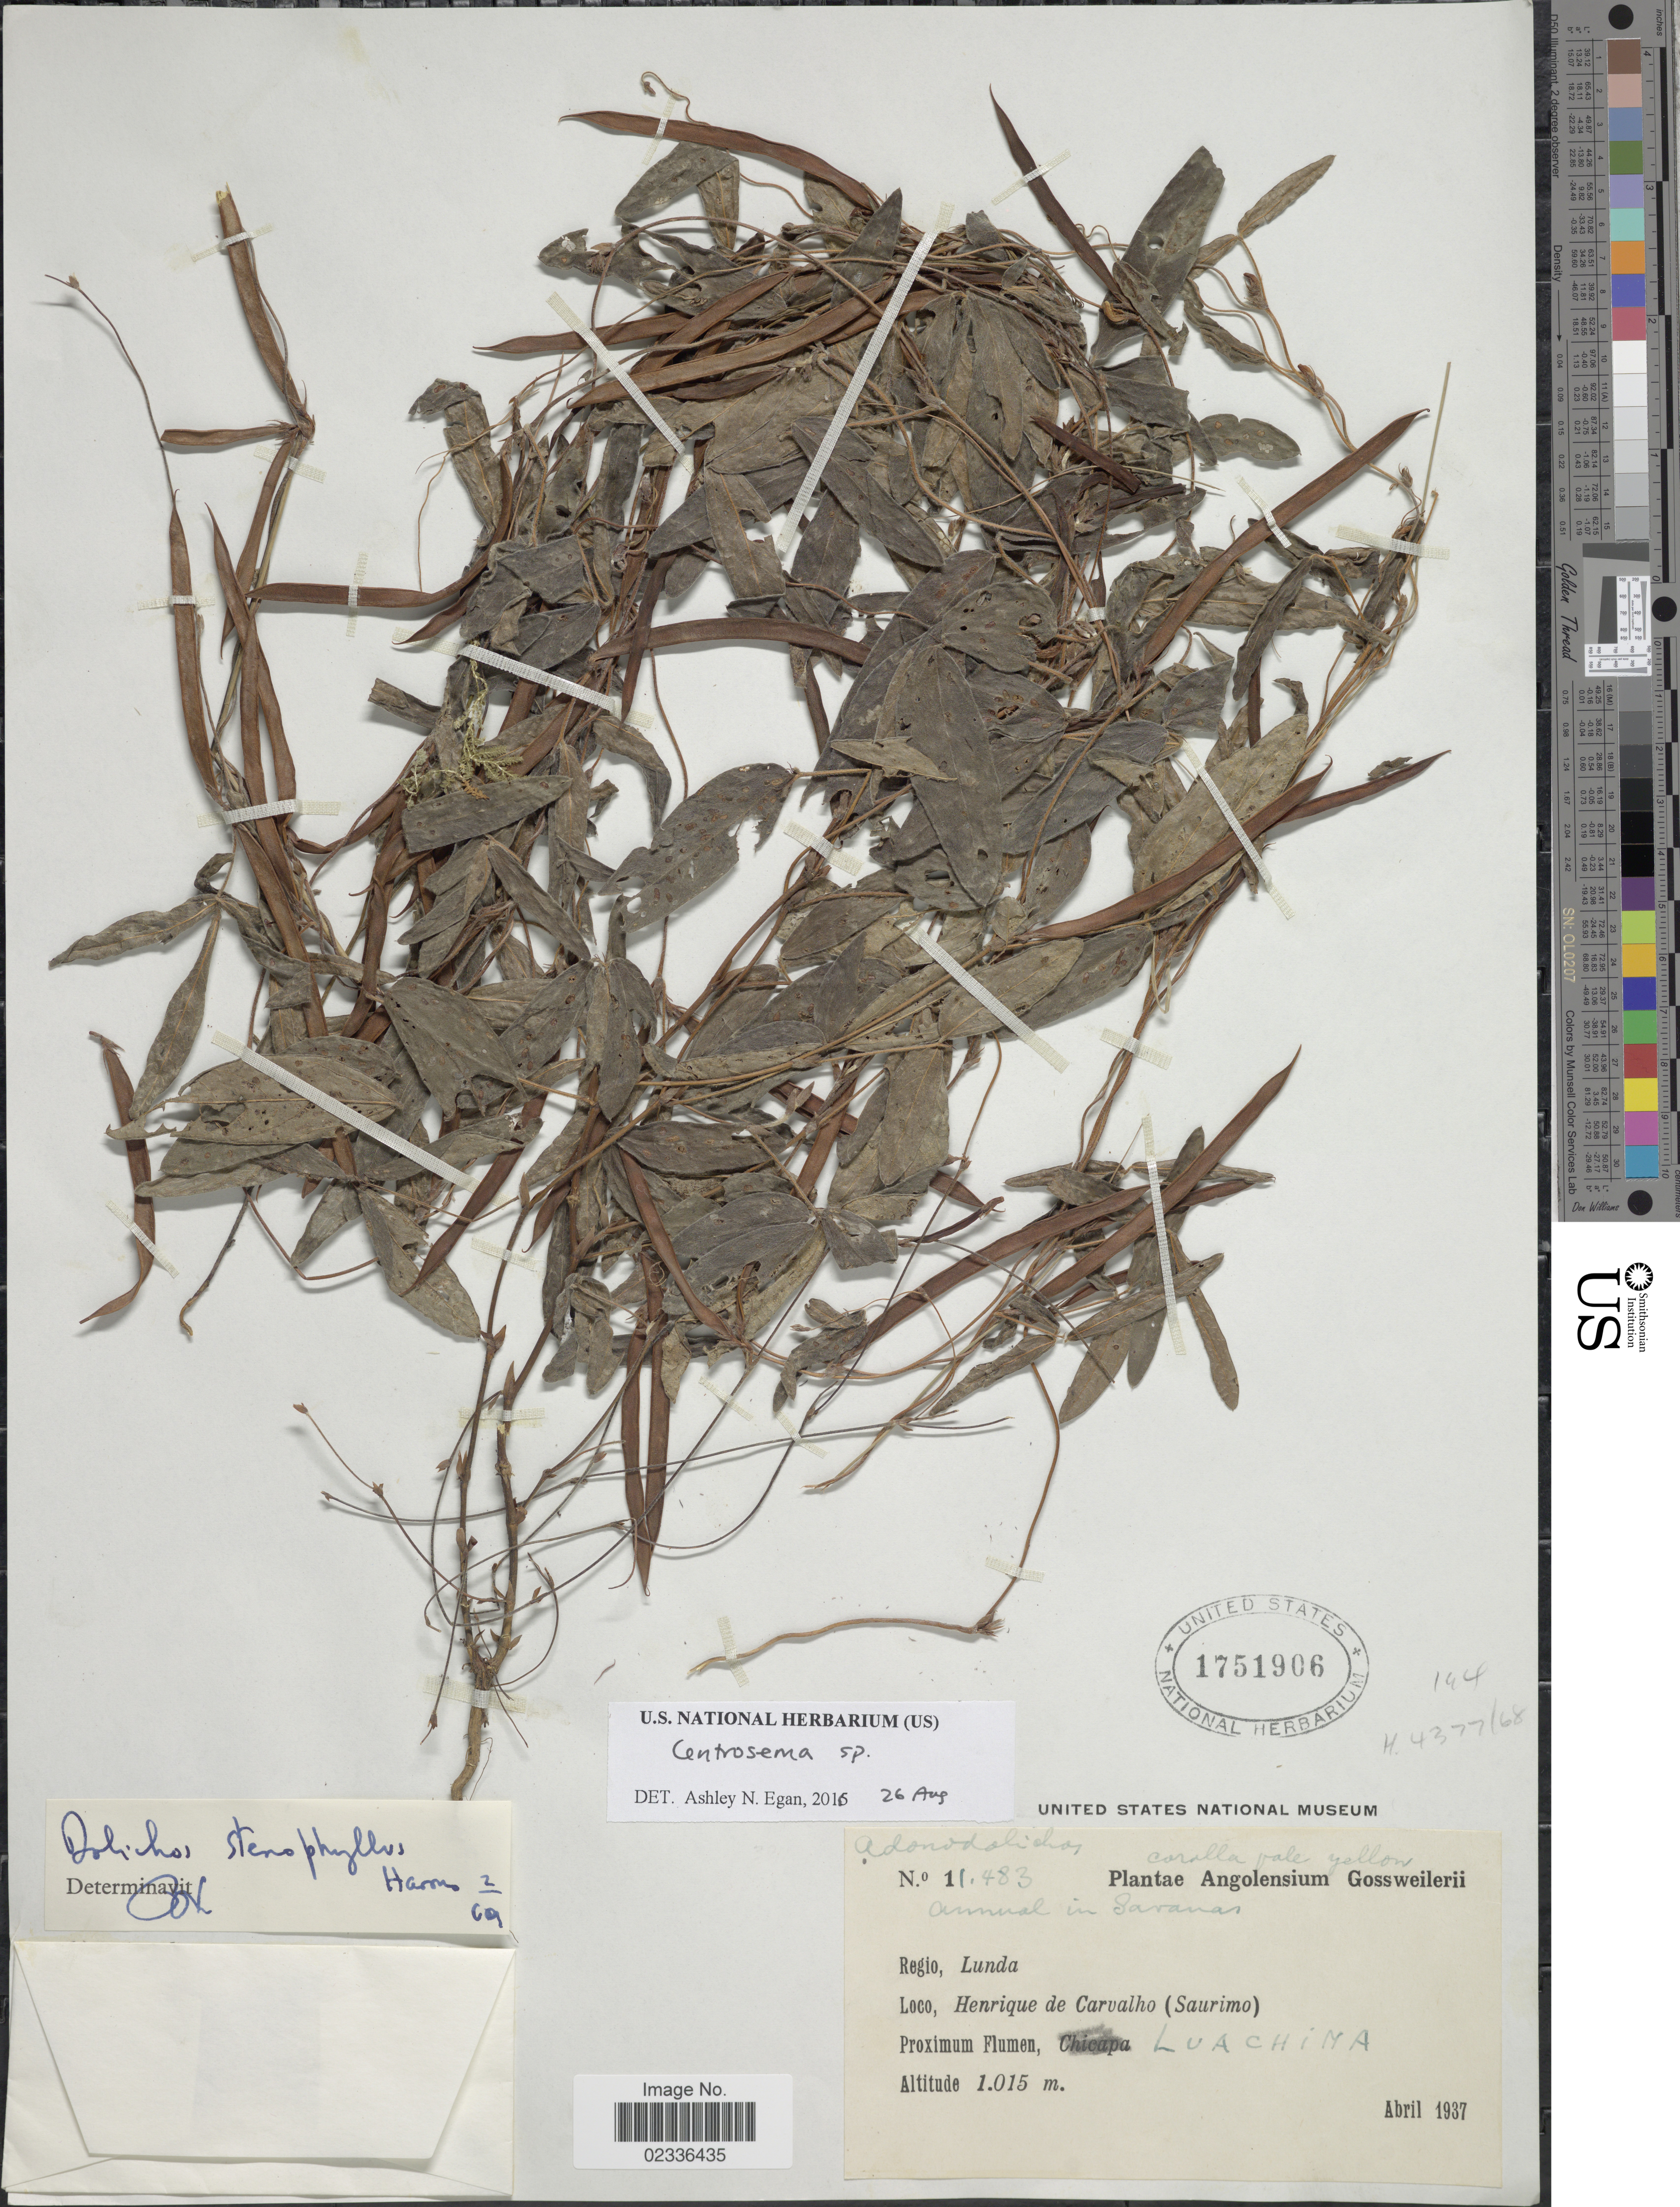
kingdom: Plantae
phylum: Tracheophyta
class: Magnoliopsida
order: Fabales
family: Fabaceae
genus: Centrosema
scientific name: Centrosema sp.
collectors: -. Gossweiler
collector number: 11483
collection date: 1937-04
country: Angola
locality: Regio Lunda, Henrique de Carvalho (Saurimo), Luachima [unsure placement]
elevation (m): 1015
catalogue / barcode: US 1751906